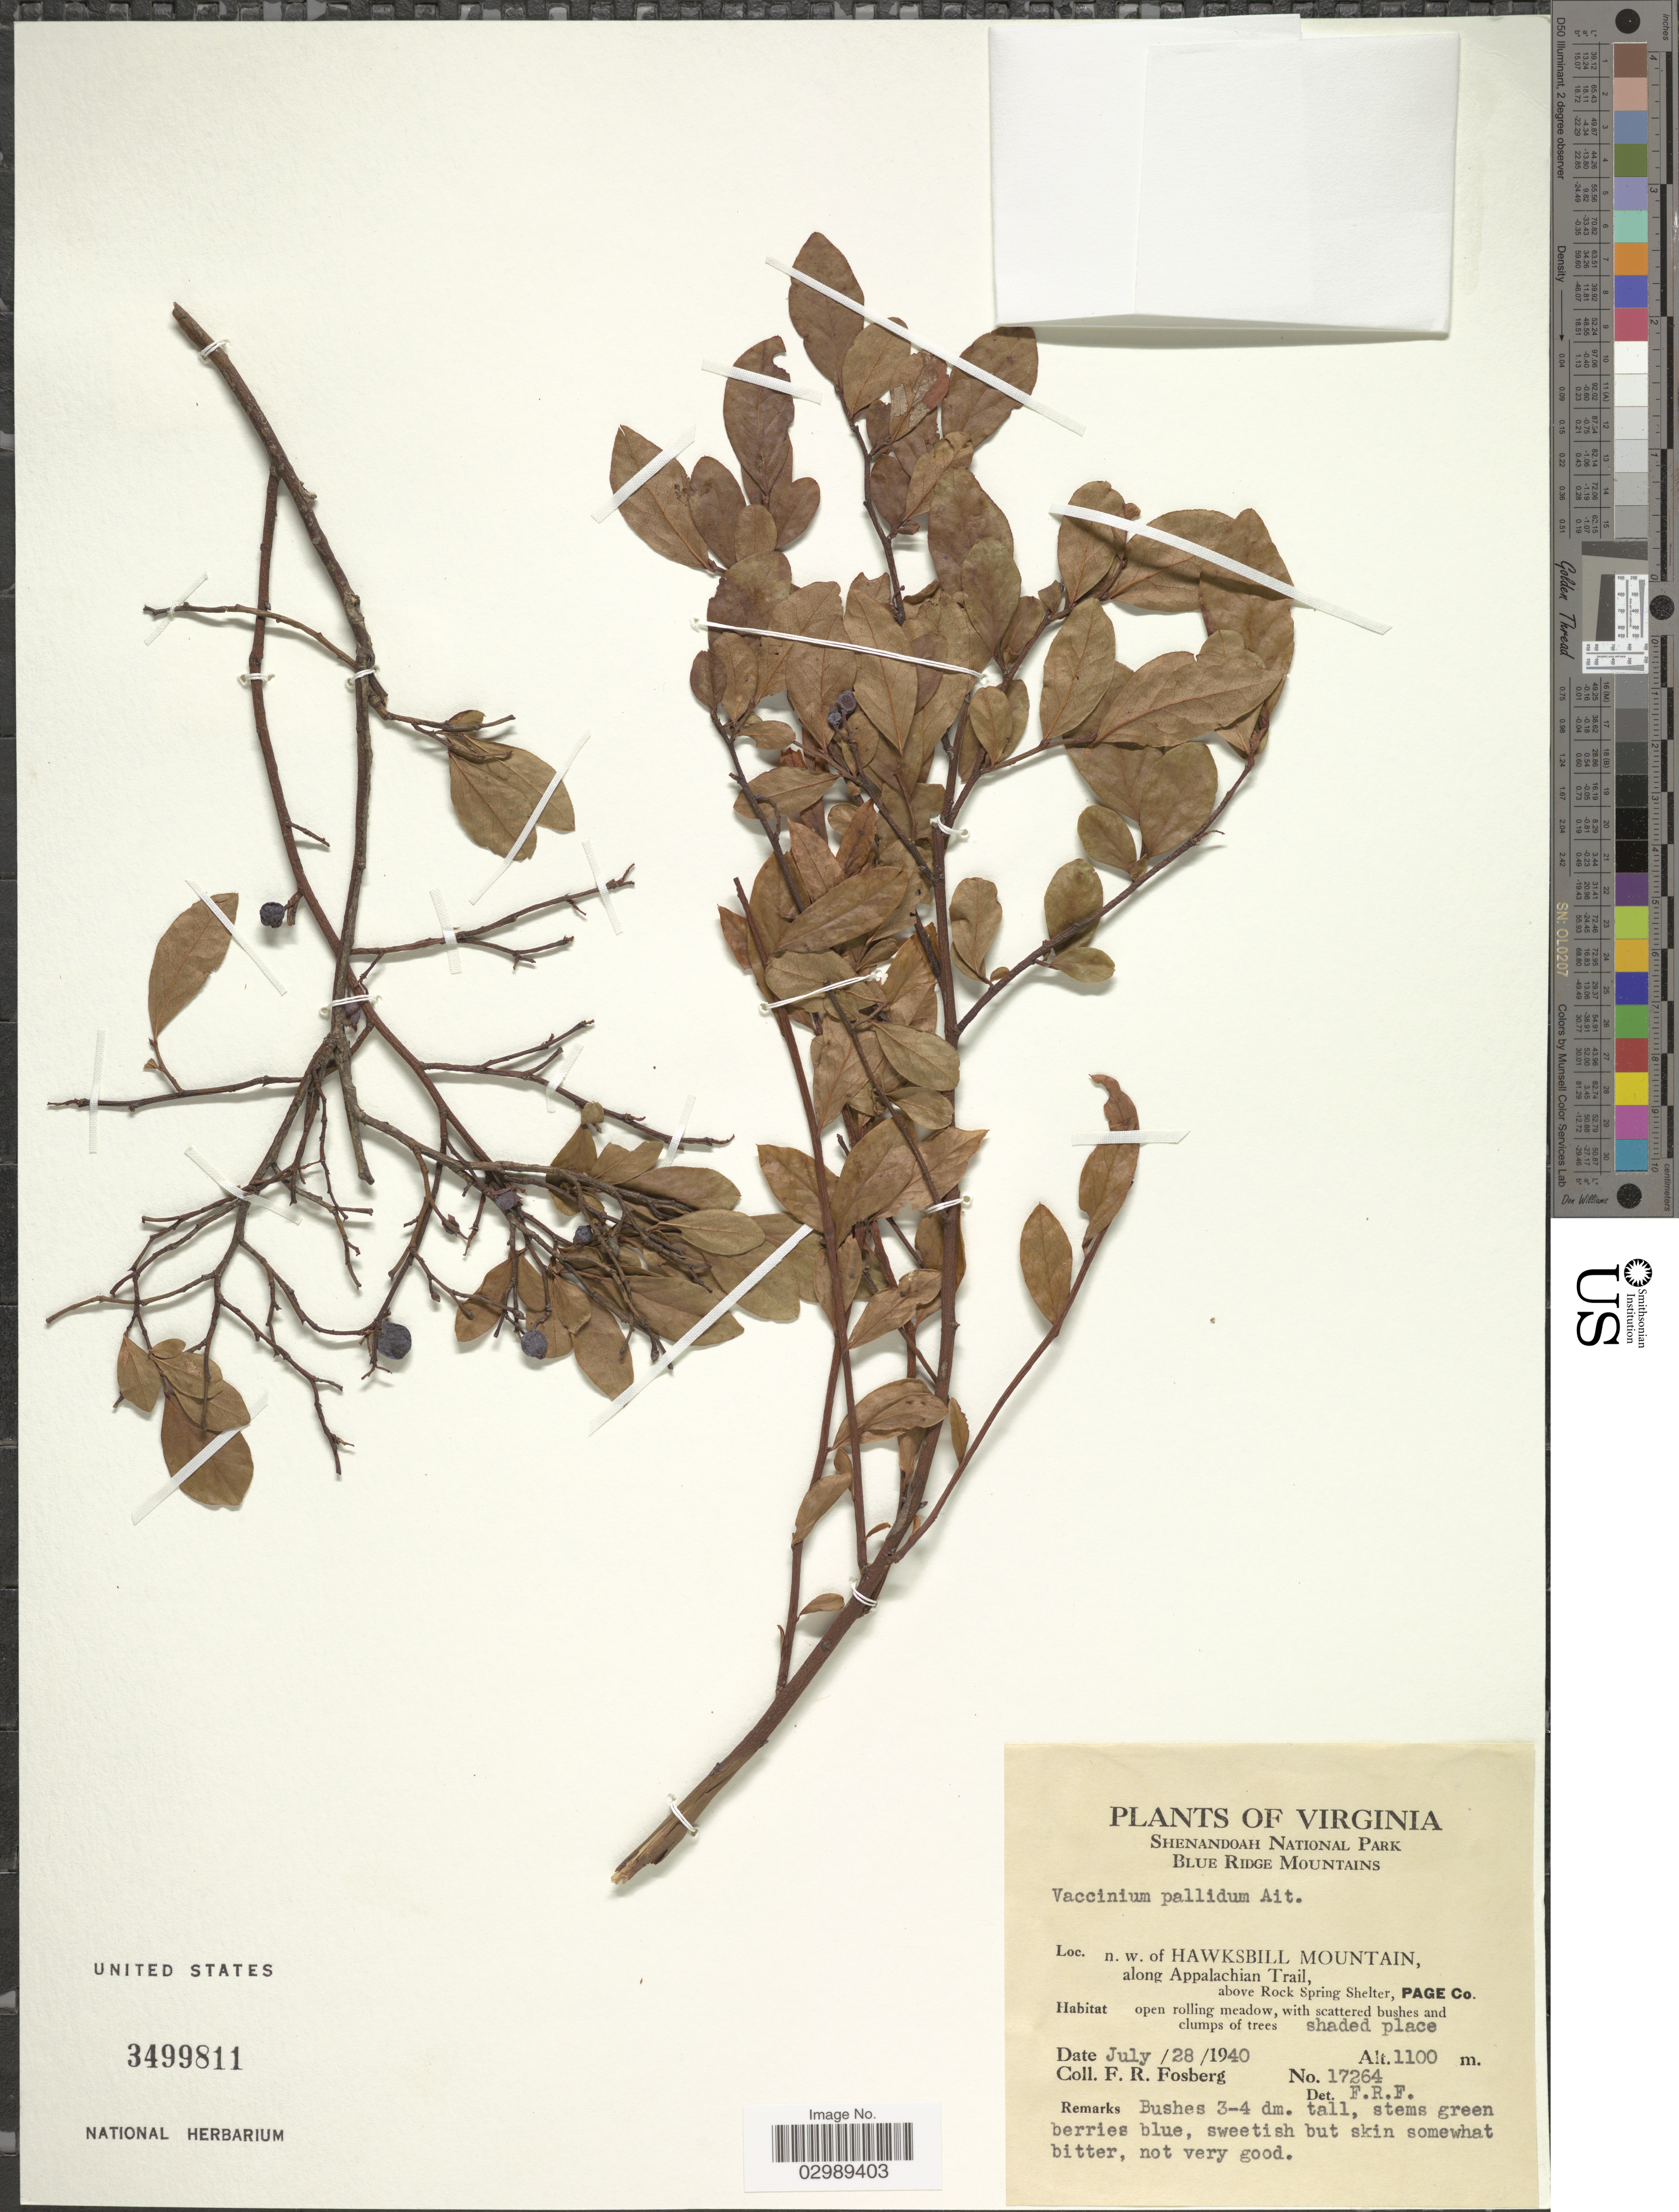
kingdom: Plantae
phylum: Tracheophyta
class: Magnoliopsida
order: Ericales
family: Ericaceae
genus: Vaccinium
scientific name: Vaccinium pallidum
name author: Aiton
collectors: F. R. Fosberg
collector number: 17264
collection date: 1940-07-28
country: United States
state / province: Virginia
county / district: Page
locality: Shenandoah National Park, Blue Ridge Mountains, n.w. of Hawksbill Mountain, along Appalachian Trail above Rock Spring Shelter, Page Co.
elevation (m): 1100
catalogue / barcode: US 3499811